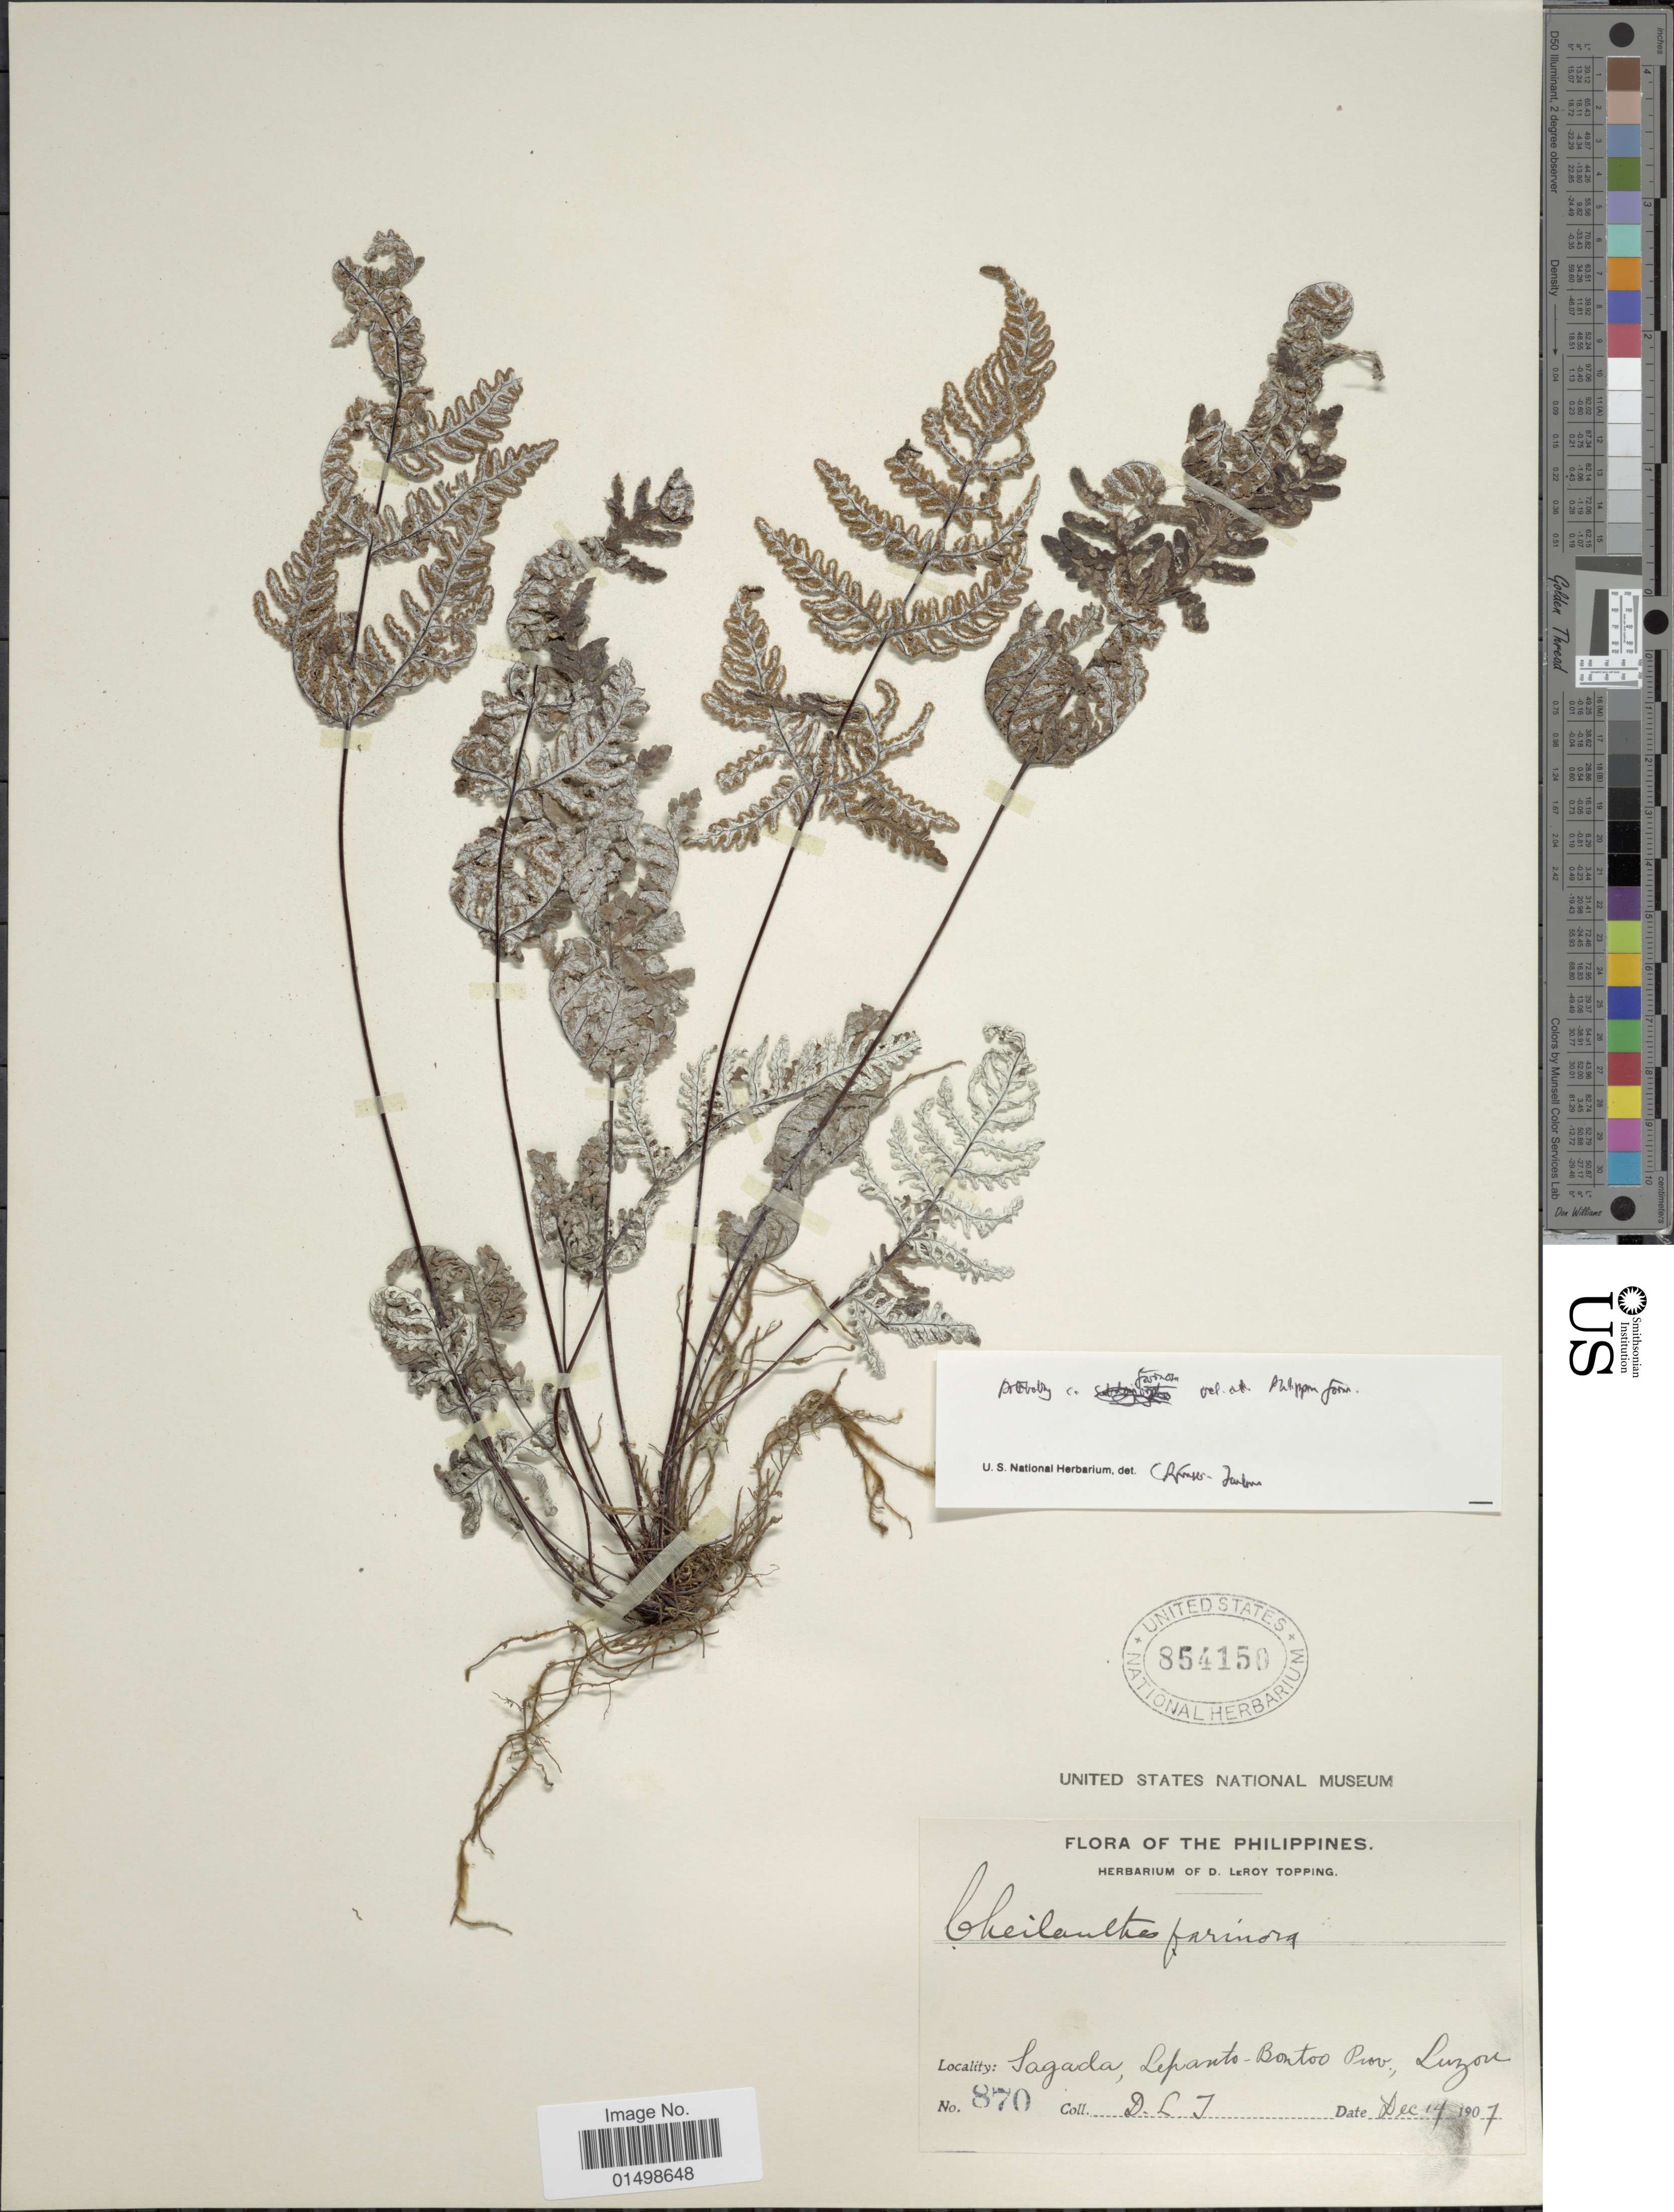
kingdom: Plantae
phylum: Tracheophyta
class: Polypodiopsida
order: Polypodiales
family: Pteridaceae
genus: Aleuritopteris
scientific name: Aleuritopteris farinosa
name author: (Forssk.) Fée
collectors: D. L. Topping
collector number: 870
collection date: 1907-12-14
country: Philippines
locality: Sagada, Lepanto-Bontoc Prov., Luzon.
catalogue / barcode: US 854150